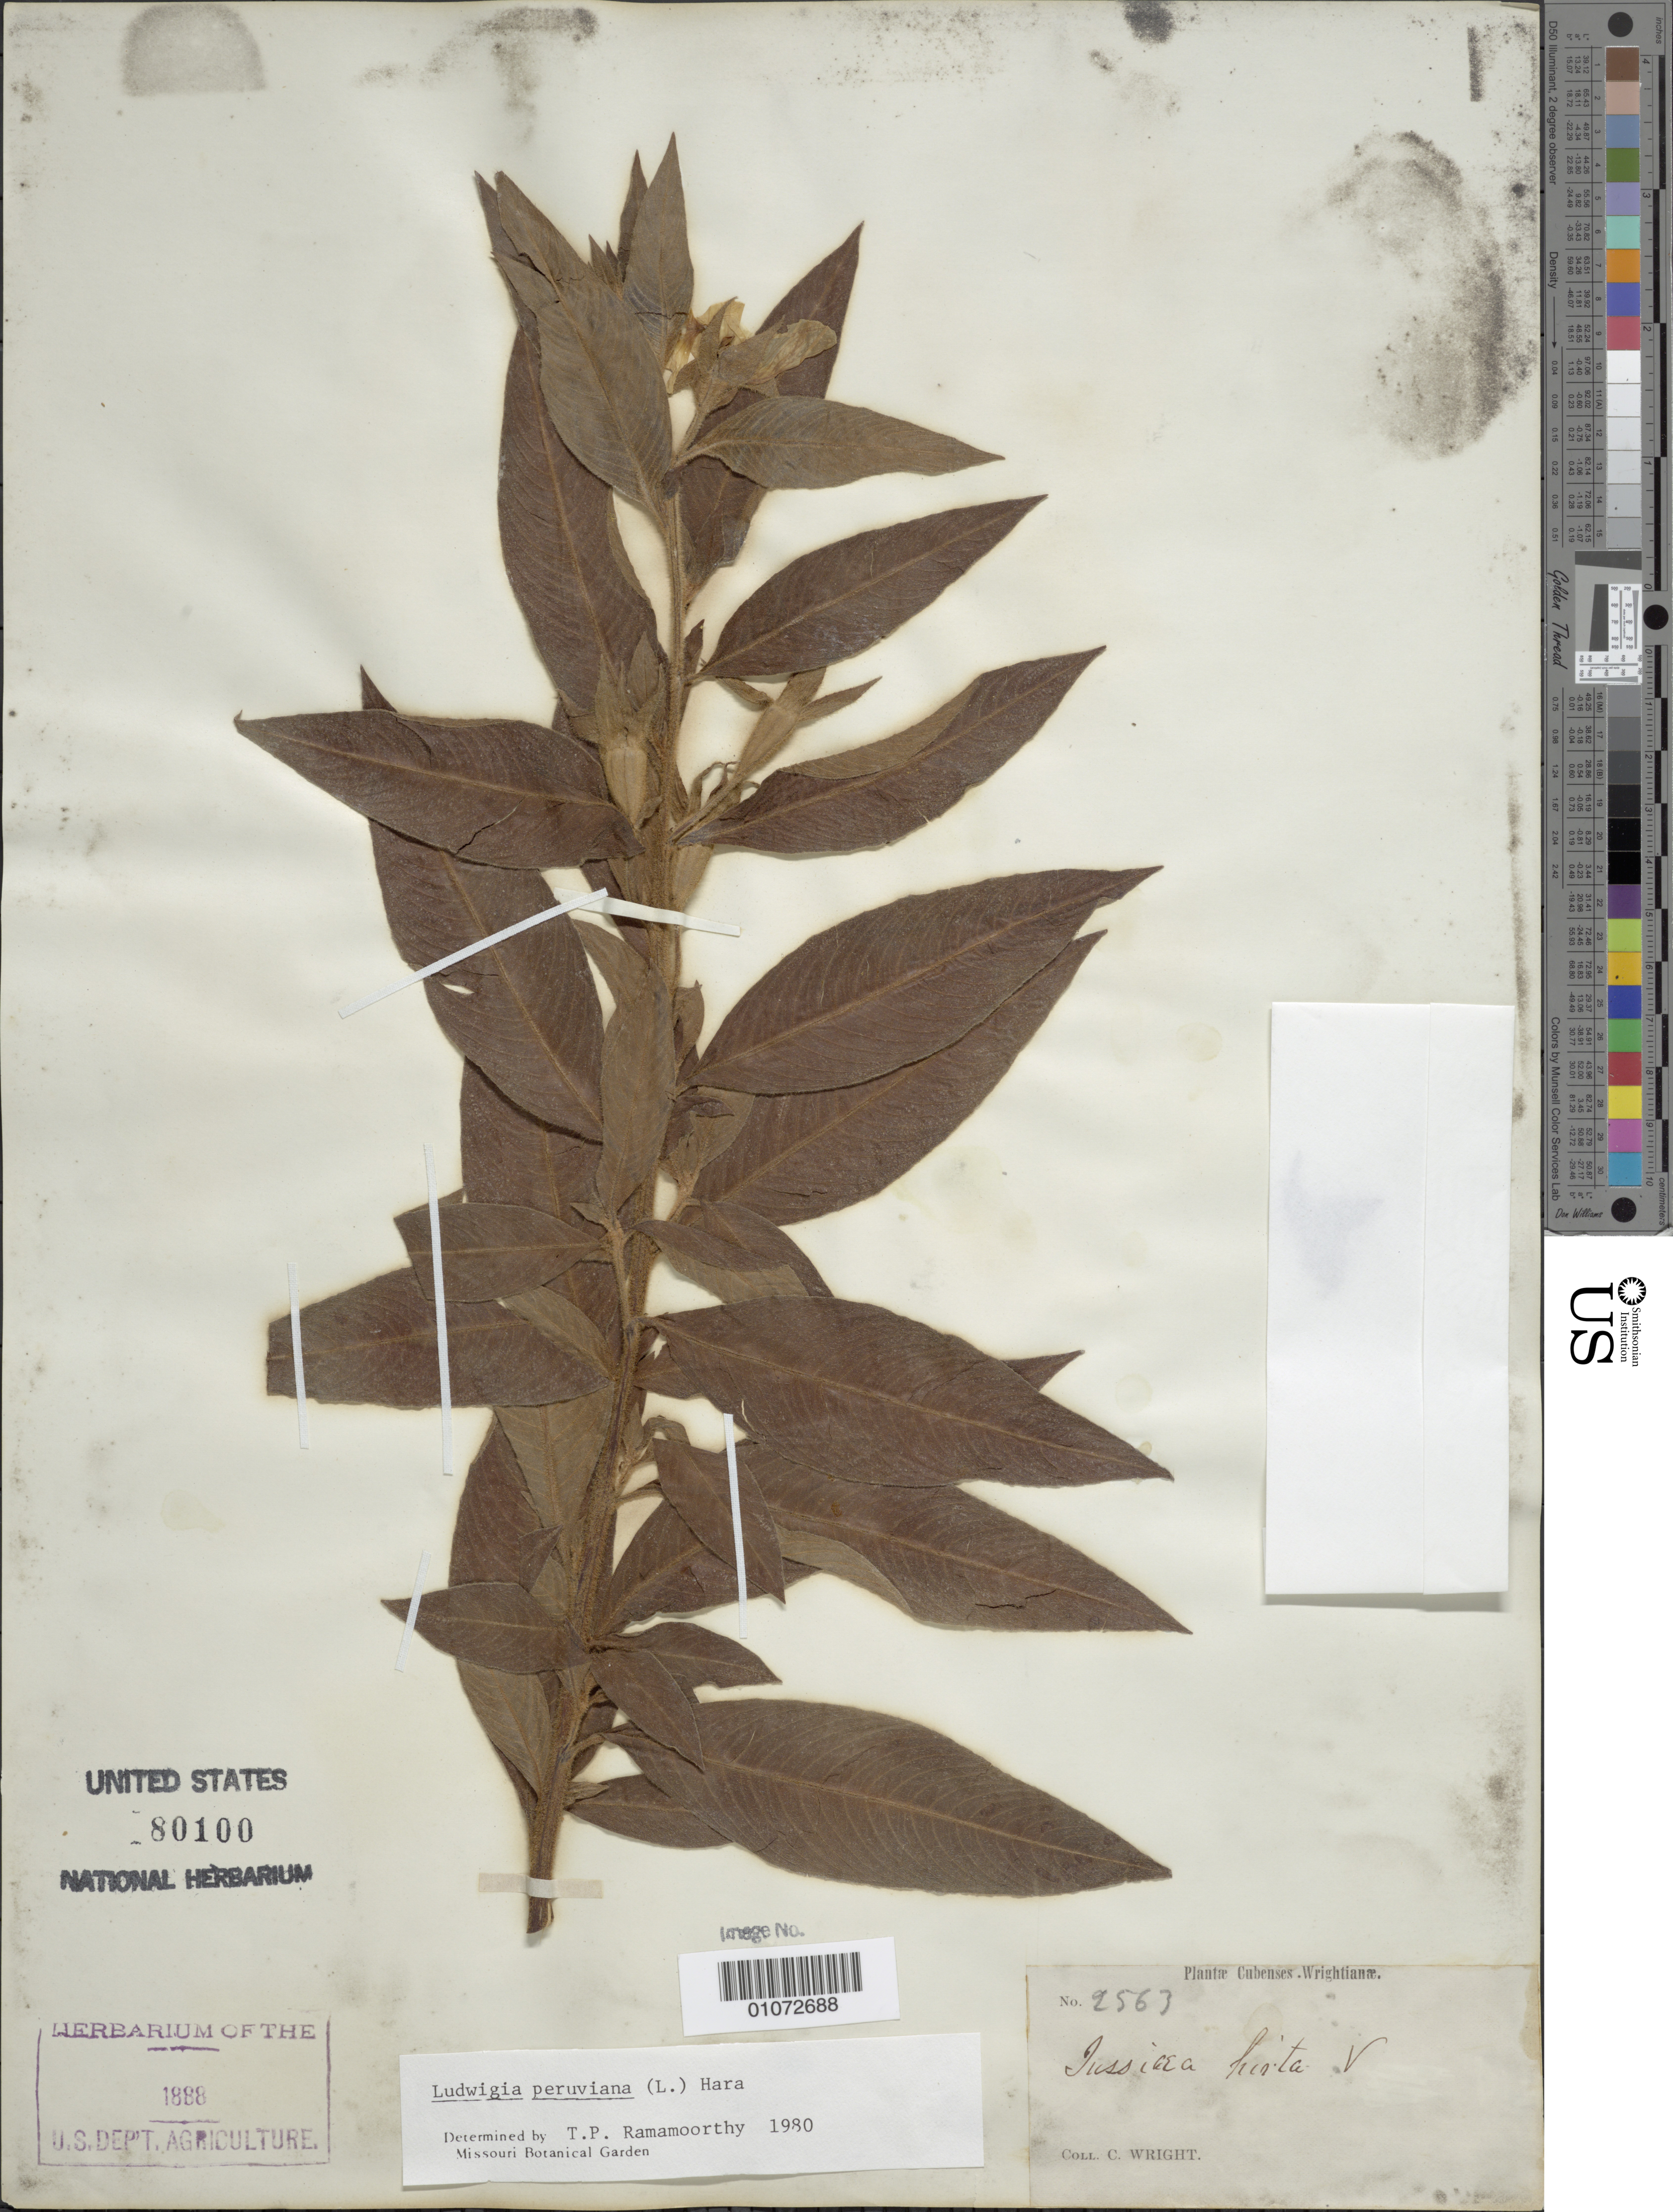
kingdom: Plantae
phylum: Tracheophyta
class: Magnoliopsida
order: Myrtales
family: Onagraceae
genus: Ludwigia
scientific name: Ludwigia peruviana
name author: (L.) H. Hara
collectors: C. Wright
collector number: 2563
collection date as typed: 01 Jan 1865 to 31 Dec 1865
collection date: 1865-01-01/1865-12-31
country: Cuba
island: Cuba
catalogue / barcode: US 80100